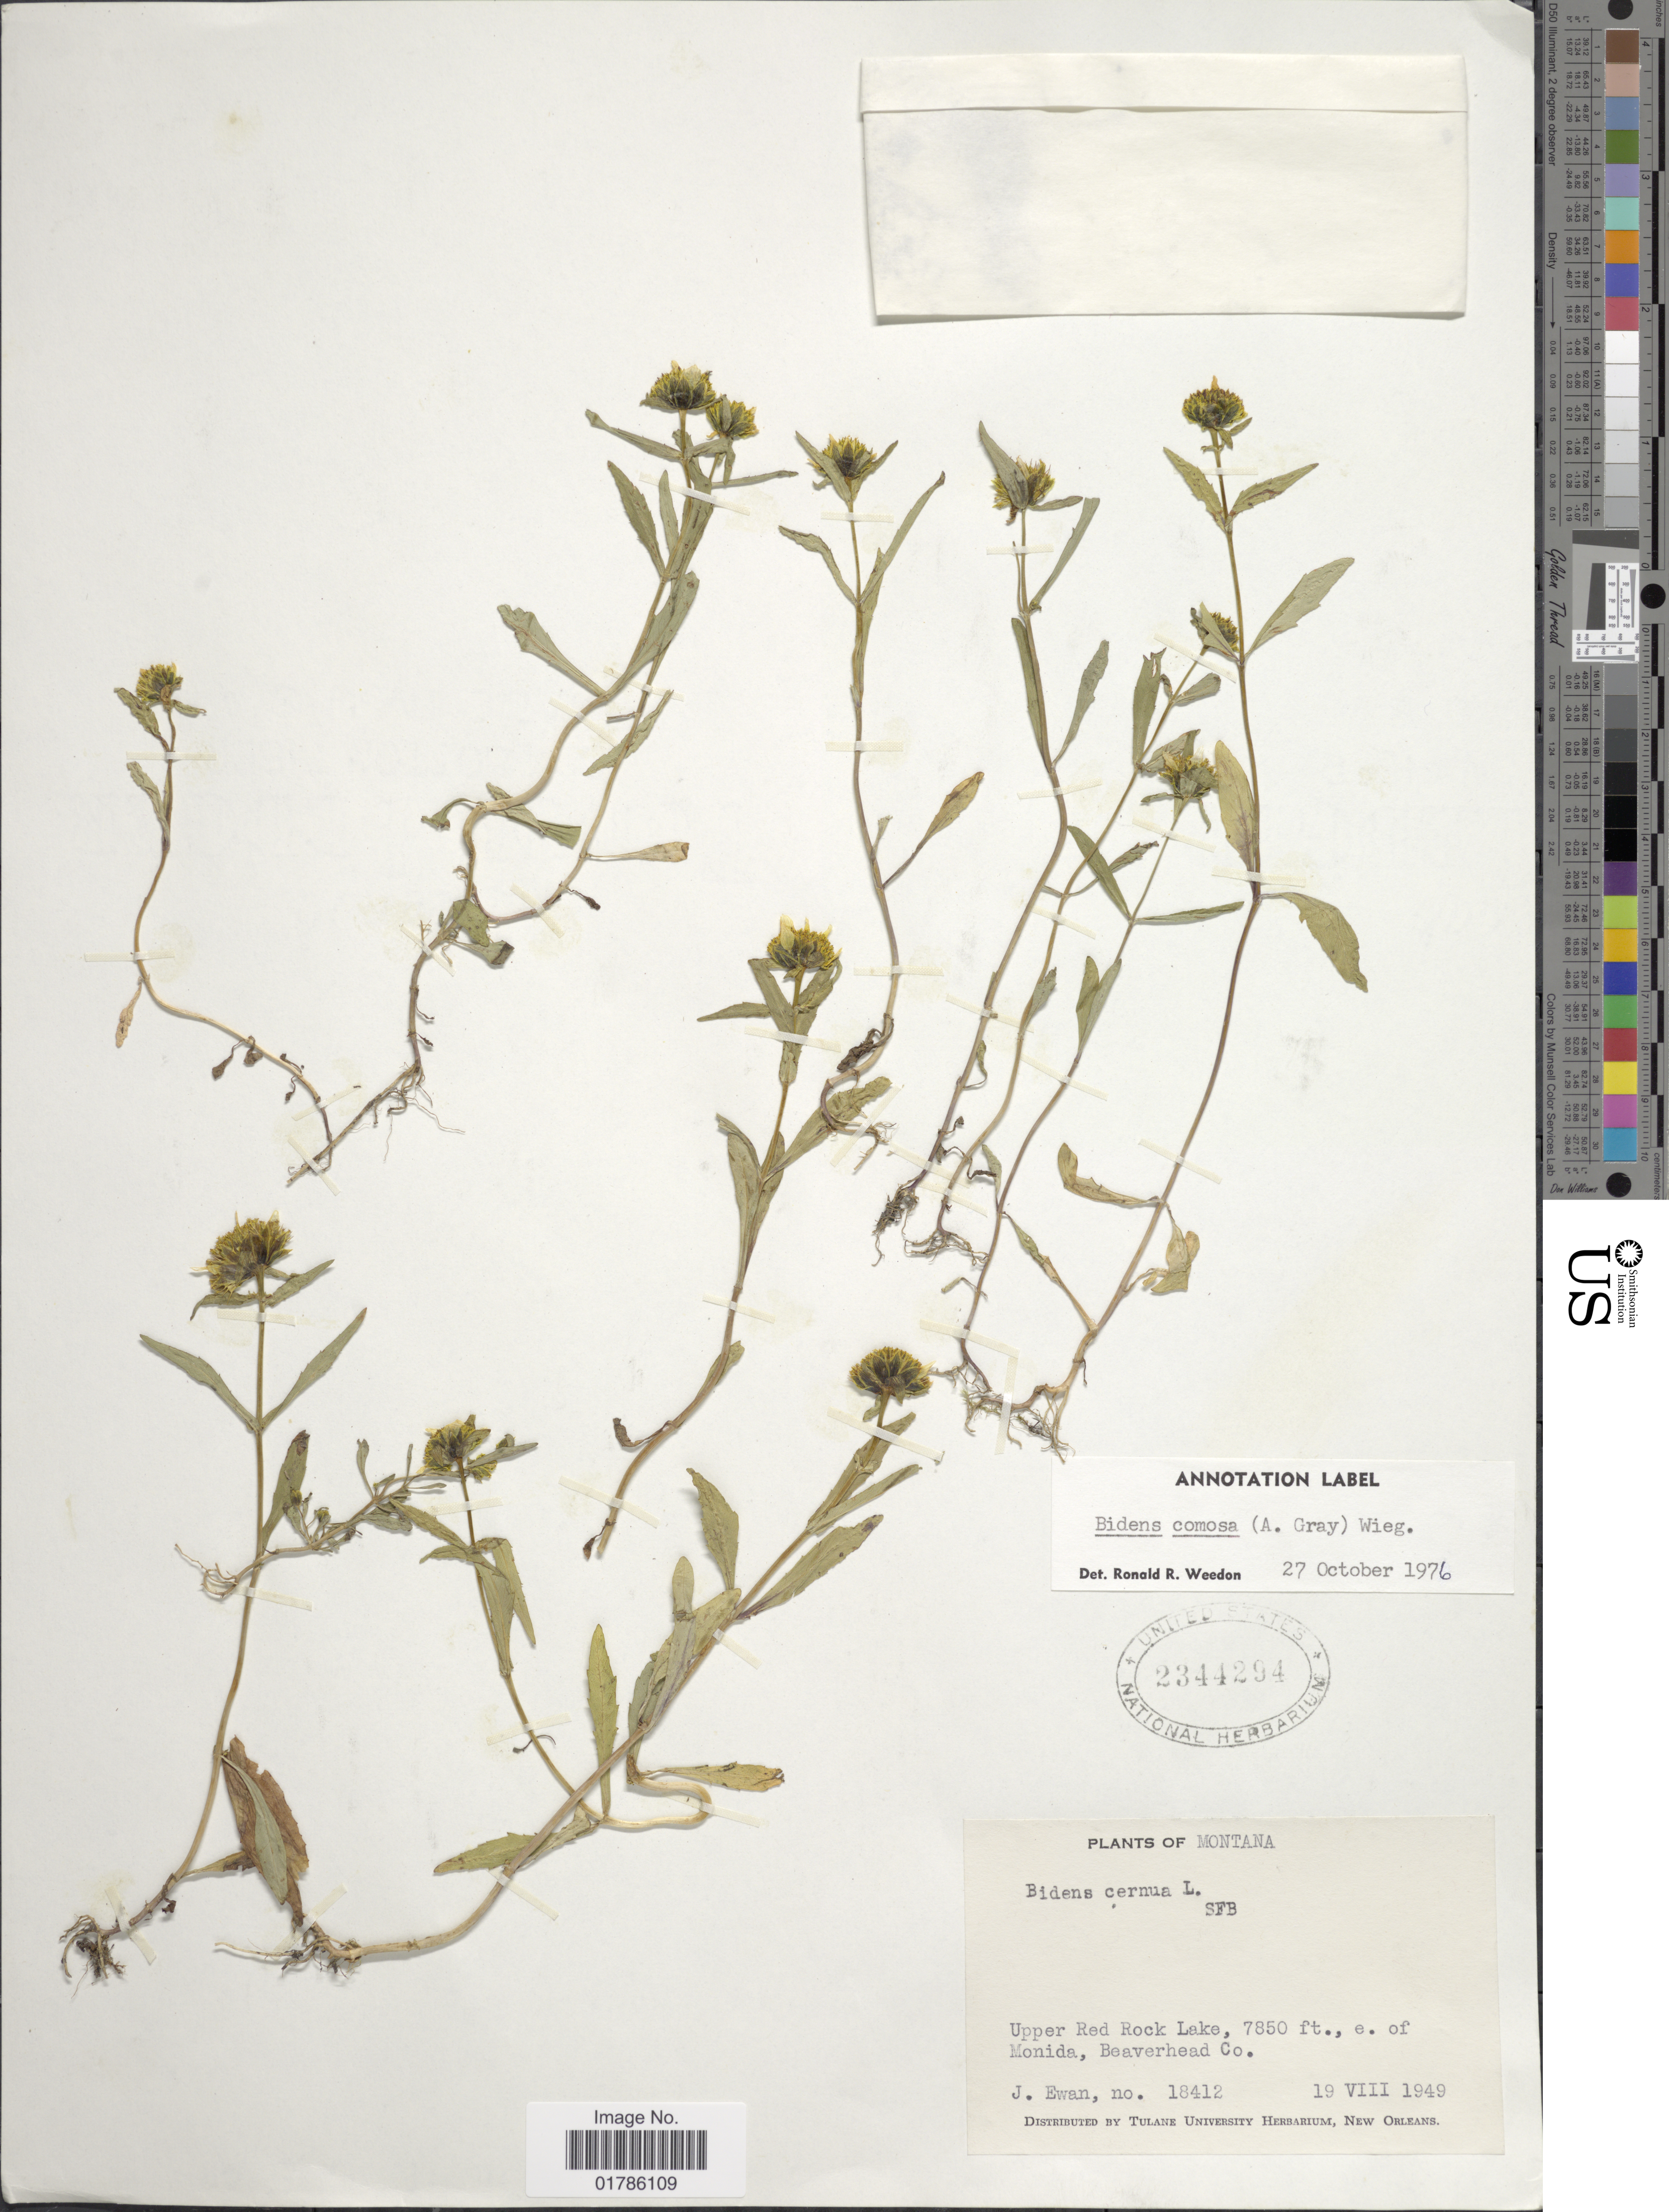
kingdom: Plantae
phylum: Tracheophyta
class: Magnoliopsida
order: Asterales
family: Asteraceae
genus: Bidens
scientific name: Bidens comosa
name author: (A. Gray) Wiegand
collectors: J. A. Ewan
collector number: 18412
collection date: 1949-08-19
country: United States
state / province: Montana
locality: Upper Red Rock Lake, e. of Monida, Beaverhead Co.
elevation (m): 2393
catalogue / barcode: US 2344294